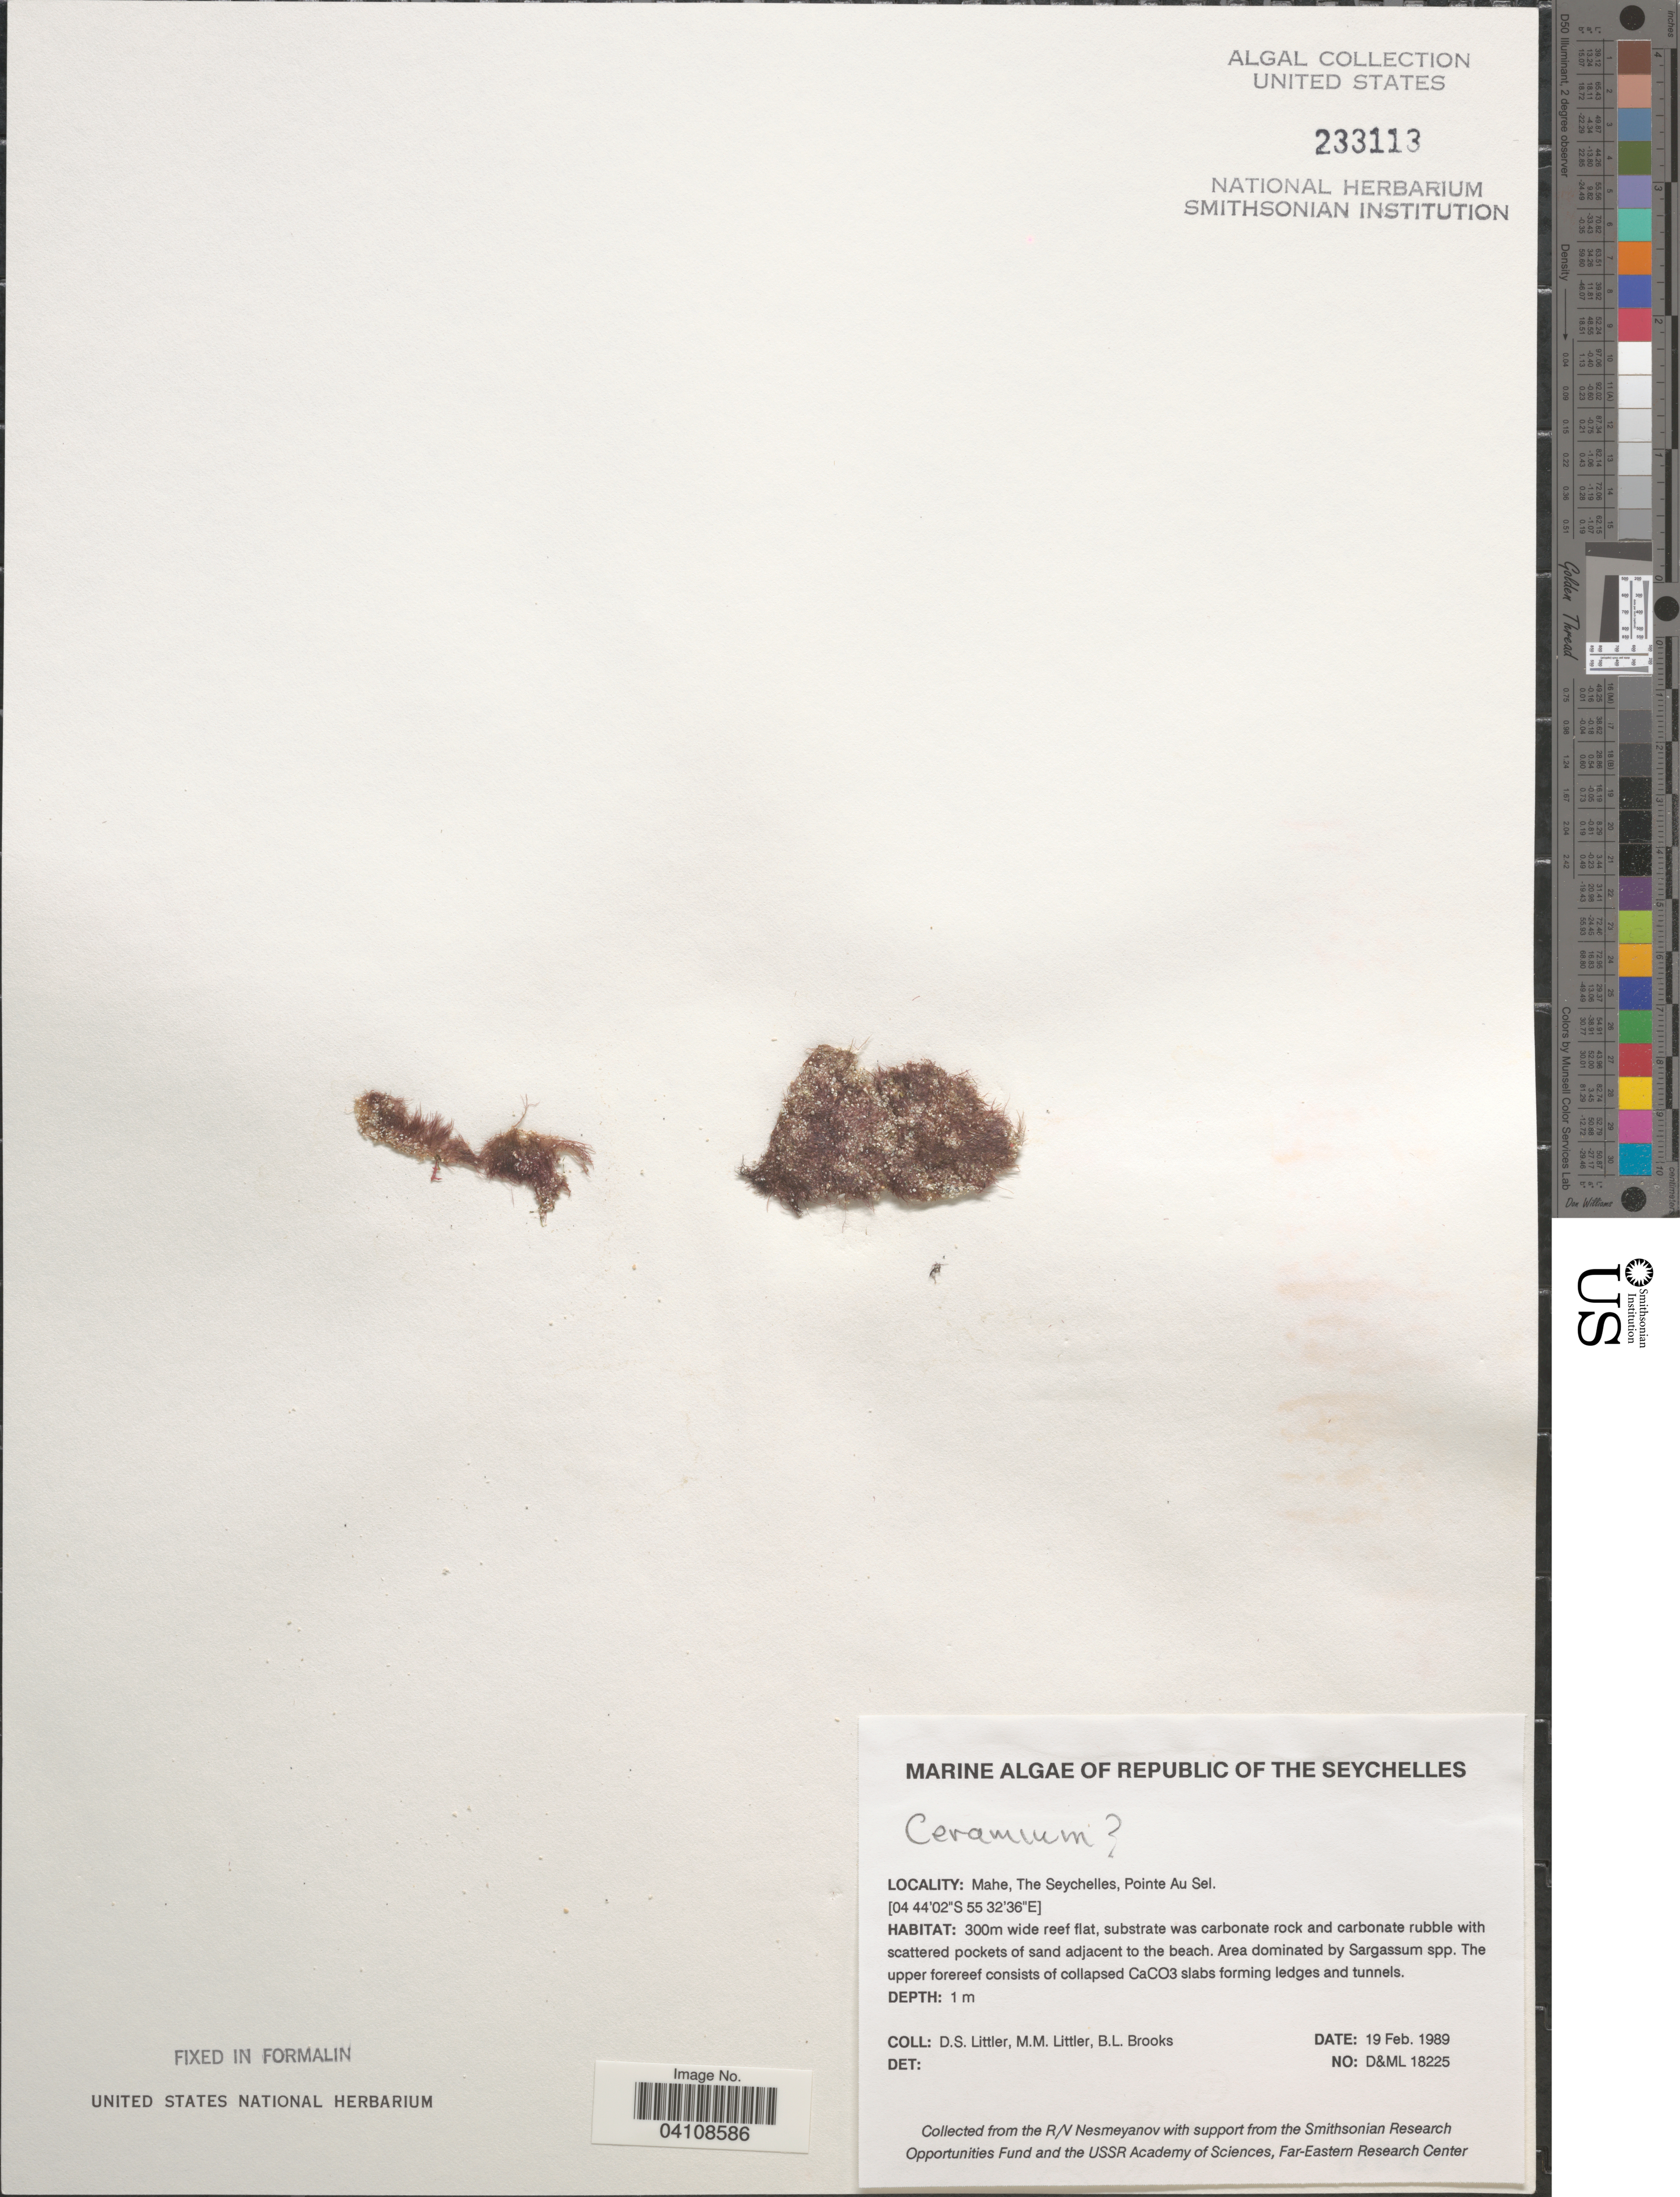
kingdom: Plantae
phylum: Rhodophyta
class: Florideophyceae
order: Ceramiales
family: Ceramiaceae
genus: Ceramium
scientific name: Ceramium sp.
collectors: D. S. Littler & B. Brooks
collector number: D&ML18225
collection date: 1989-02-19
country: Seychelles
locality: Republic of The Seychelles. Mahe, Pointe Au Sel. 300m wide reef flat.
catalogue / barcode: US 233113